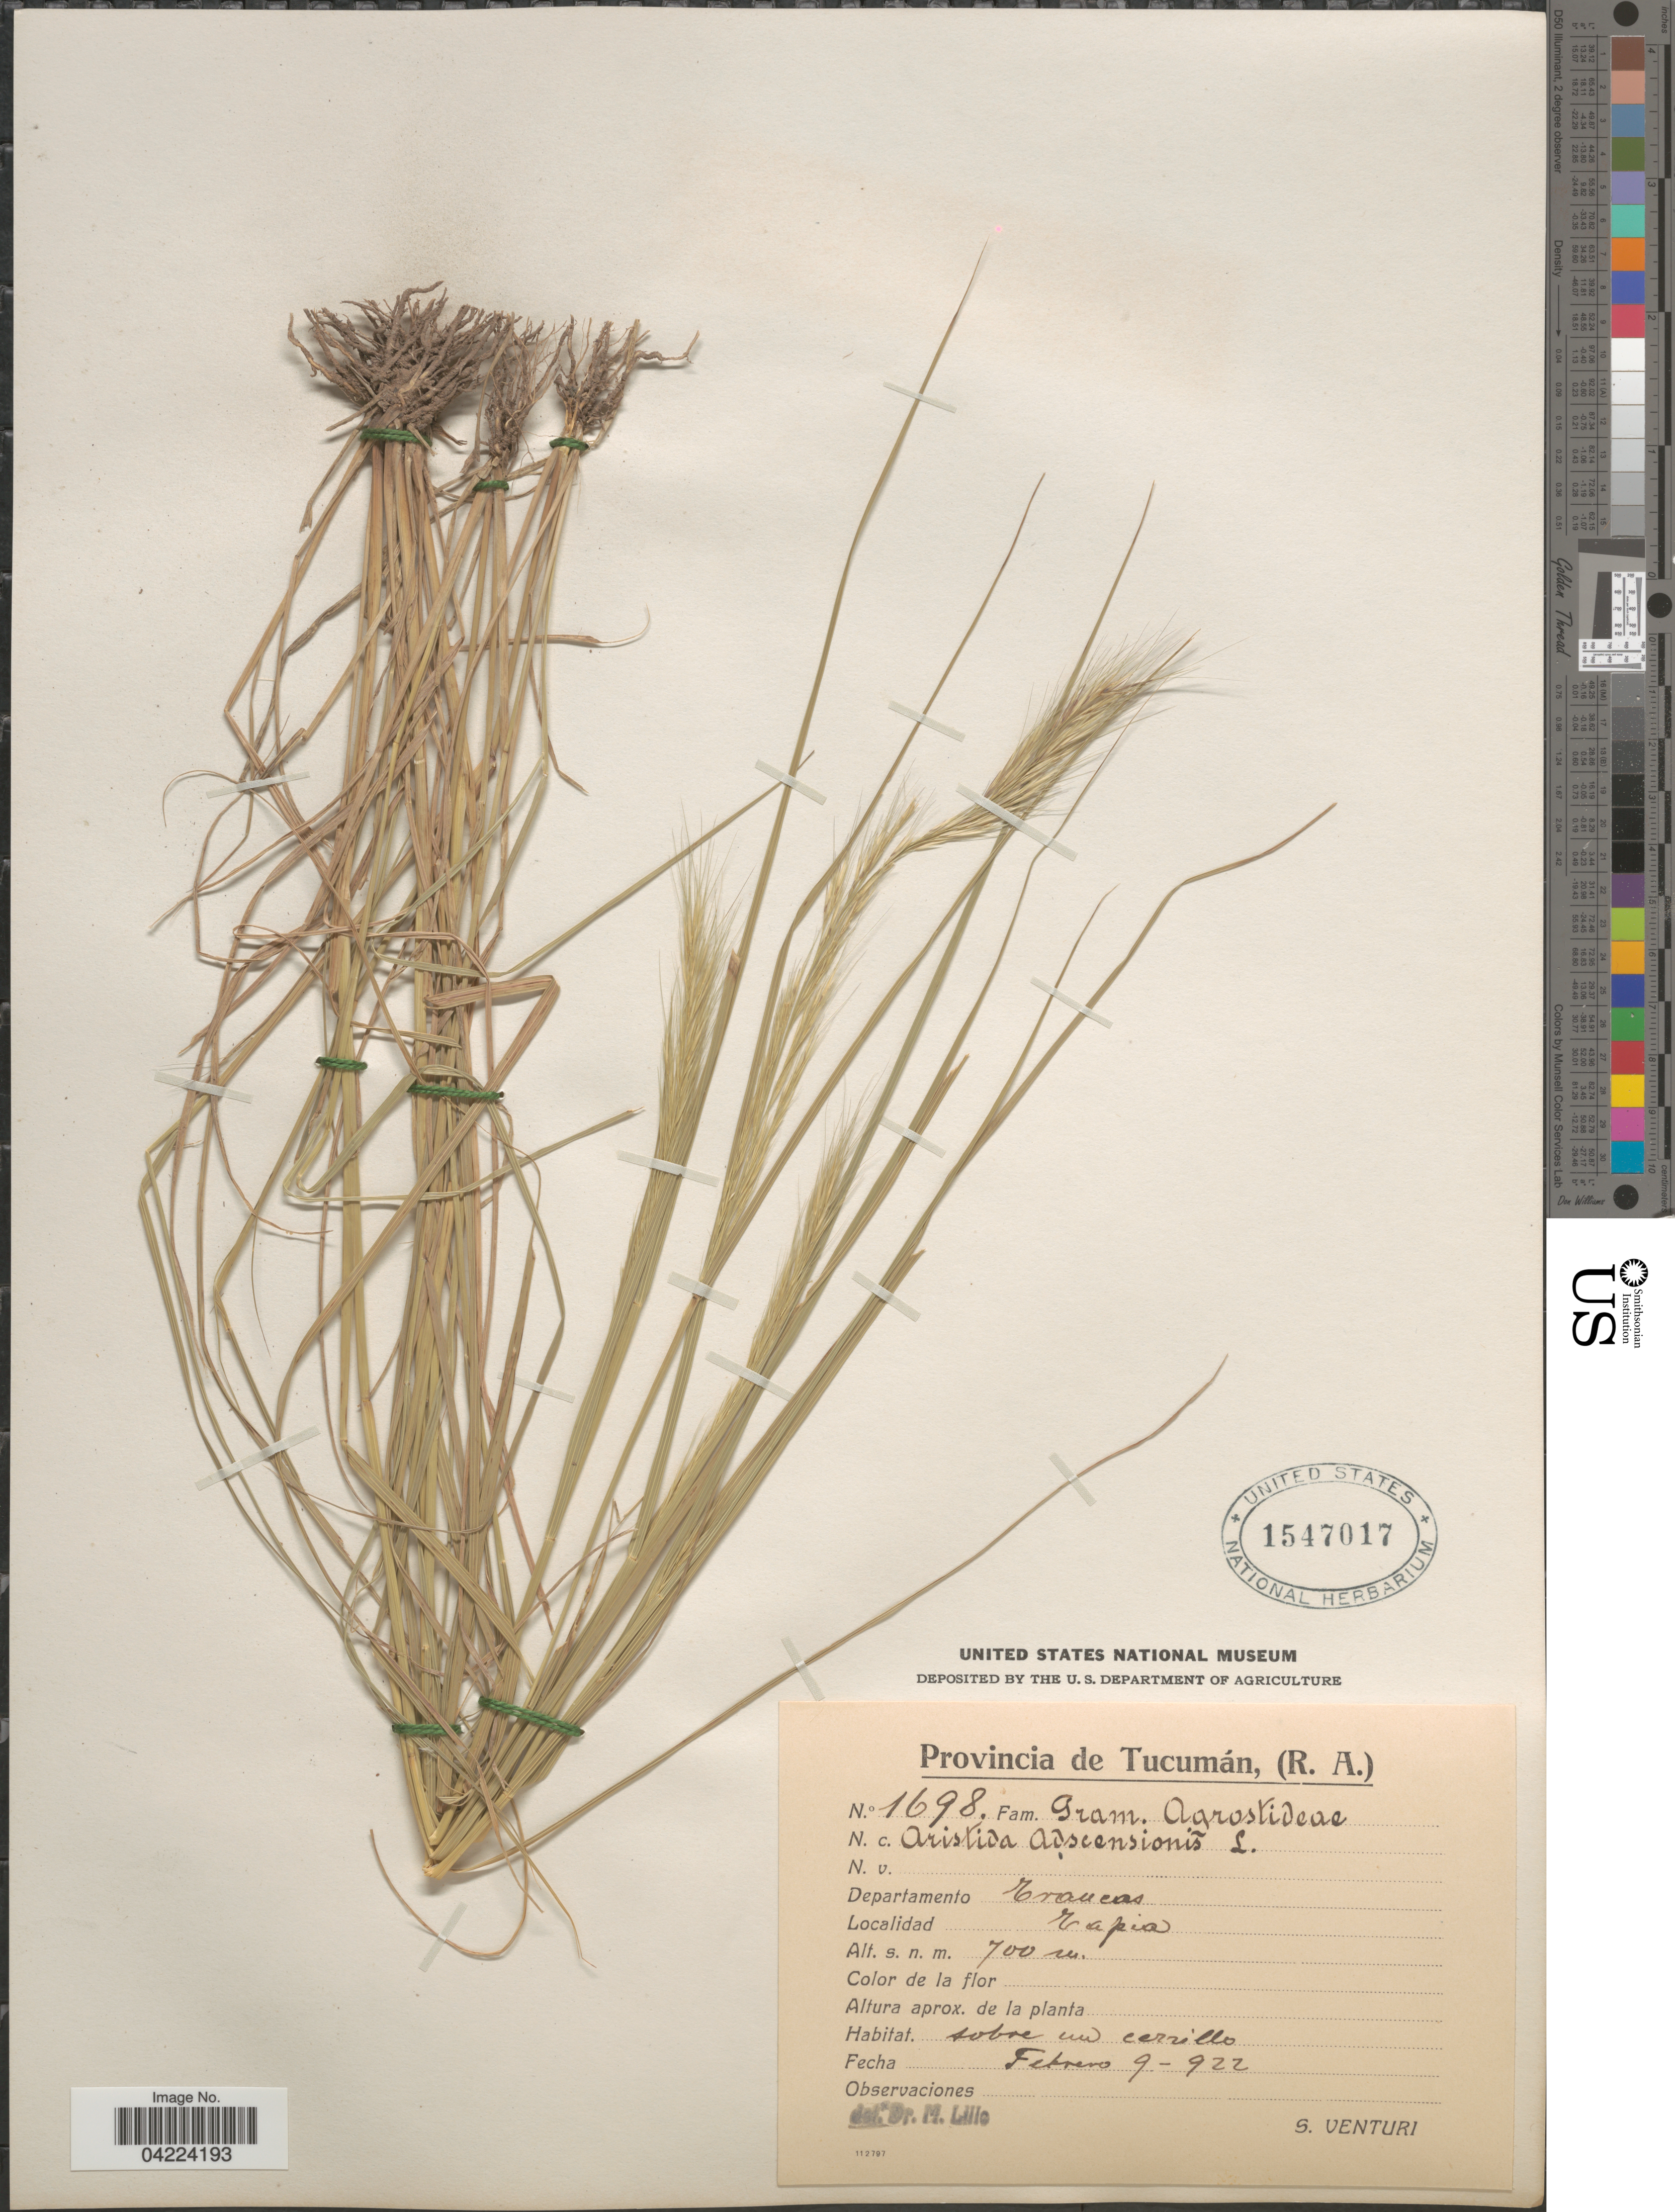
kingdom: Plantae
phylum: Tracheophyta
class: Liliopsida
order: Poales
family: Poaceae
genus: Aristida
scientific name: Aristida adscensionis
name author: L.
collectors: S. Venturi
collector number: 1698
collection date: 1922-02-09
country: Argentina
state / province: Tucuman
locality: Departamento Trancas. Tapia.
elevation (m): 700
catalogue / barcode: US 1547017